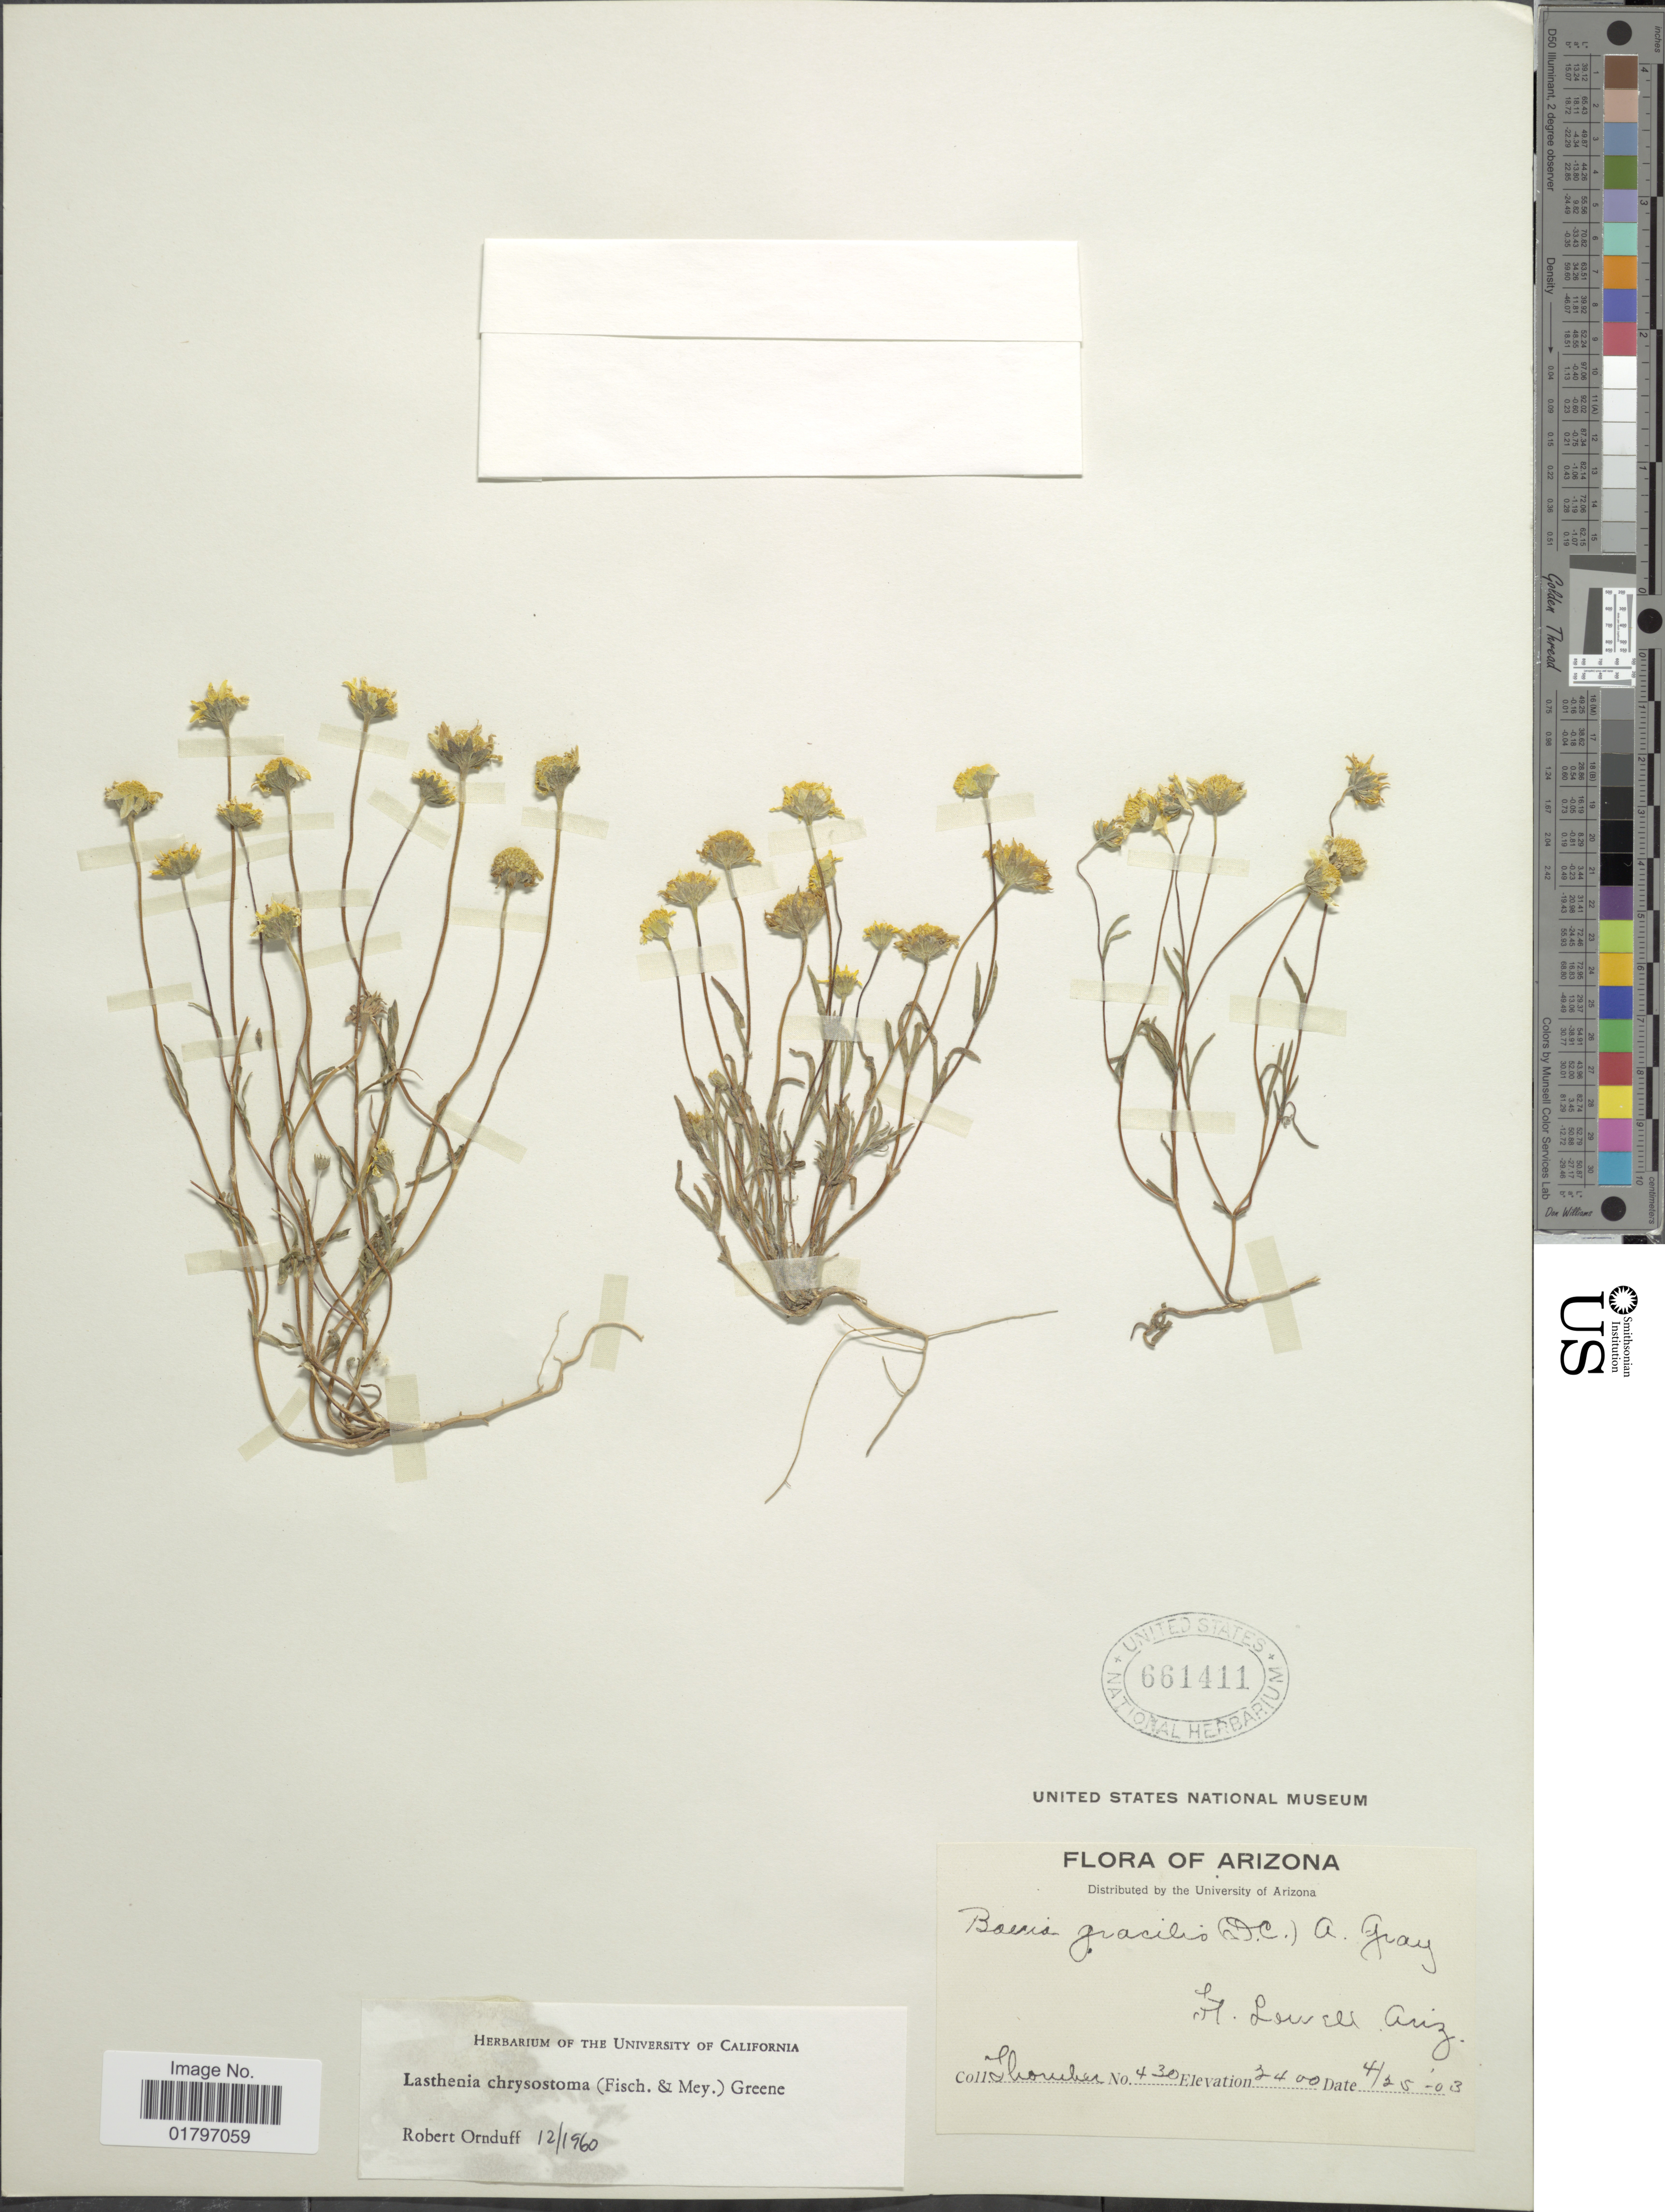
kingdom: Plantae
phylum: Tracheophyta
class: Magnoliopsida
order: Asterales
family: Asteraceae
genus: Lasthenia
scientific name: Lasthenia chrysostoma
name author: (Fisch. & C.A. Mey.) Greene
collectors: J. Shoruber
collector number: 430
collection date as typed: Transcribed d/m/y: 25/4/03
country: United States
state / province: Arizona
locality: St. Lewell, Ariz.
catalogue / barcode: US 661411